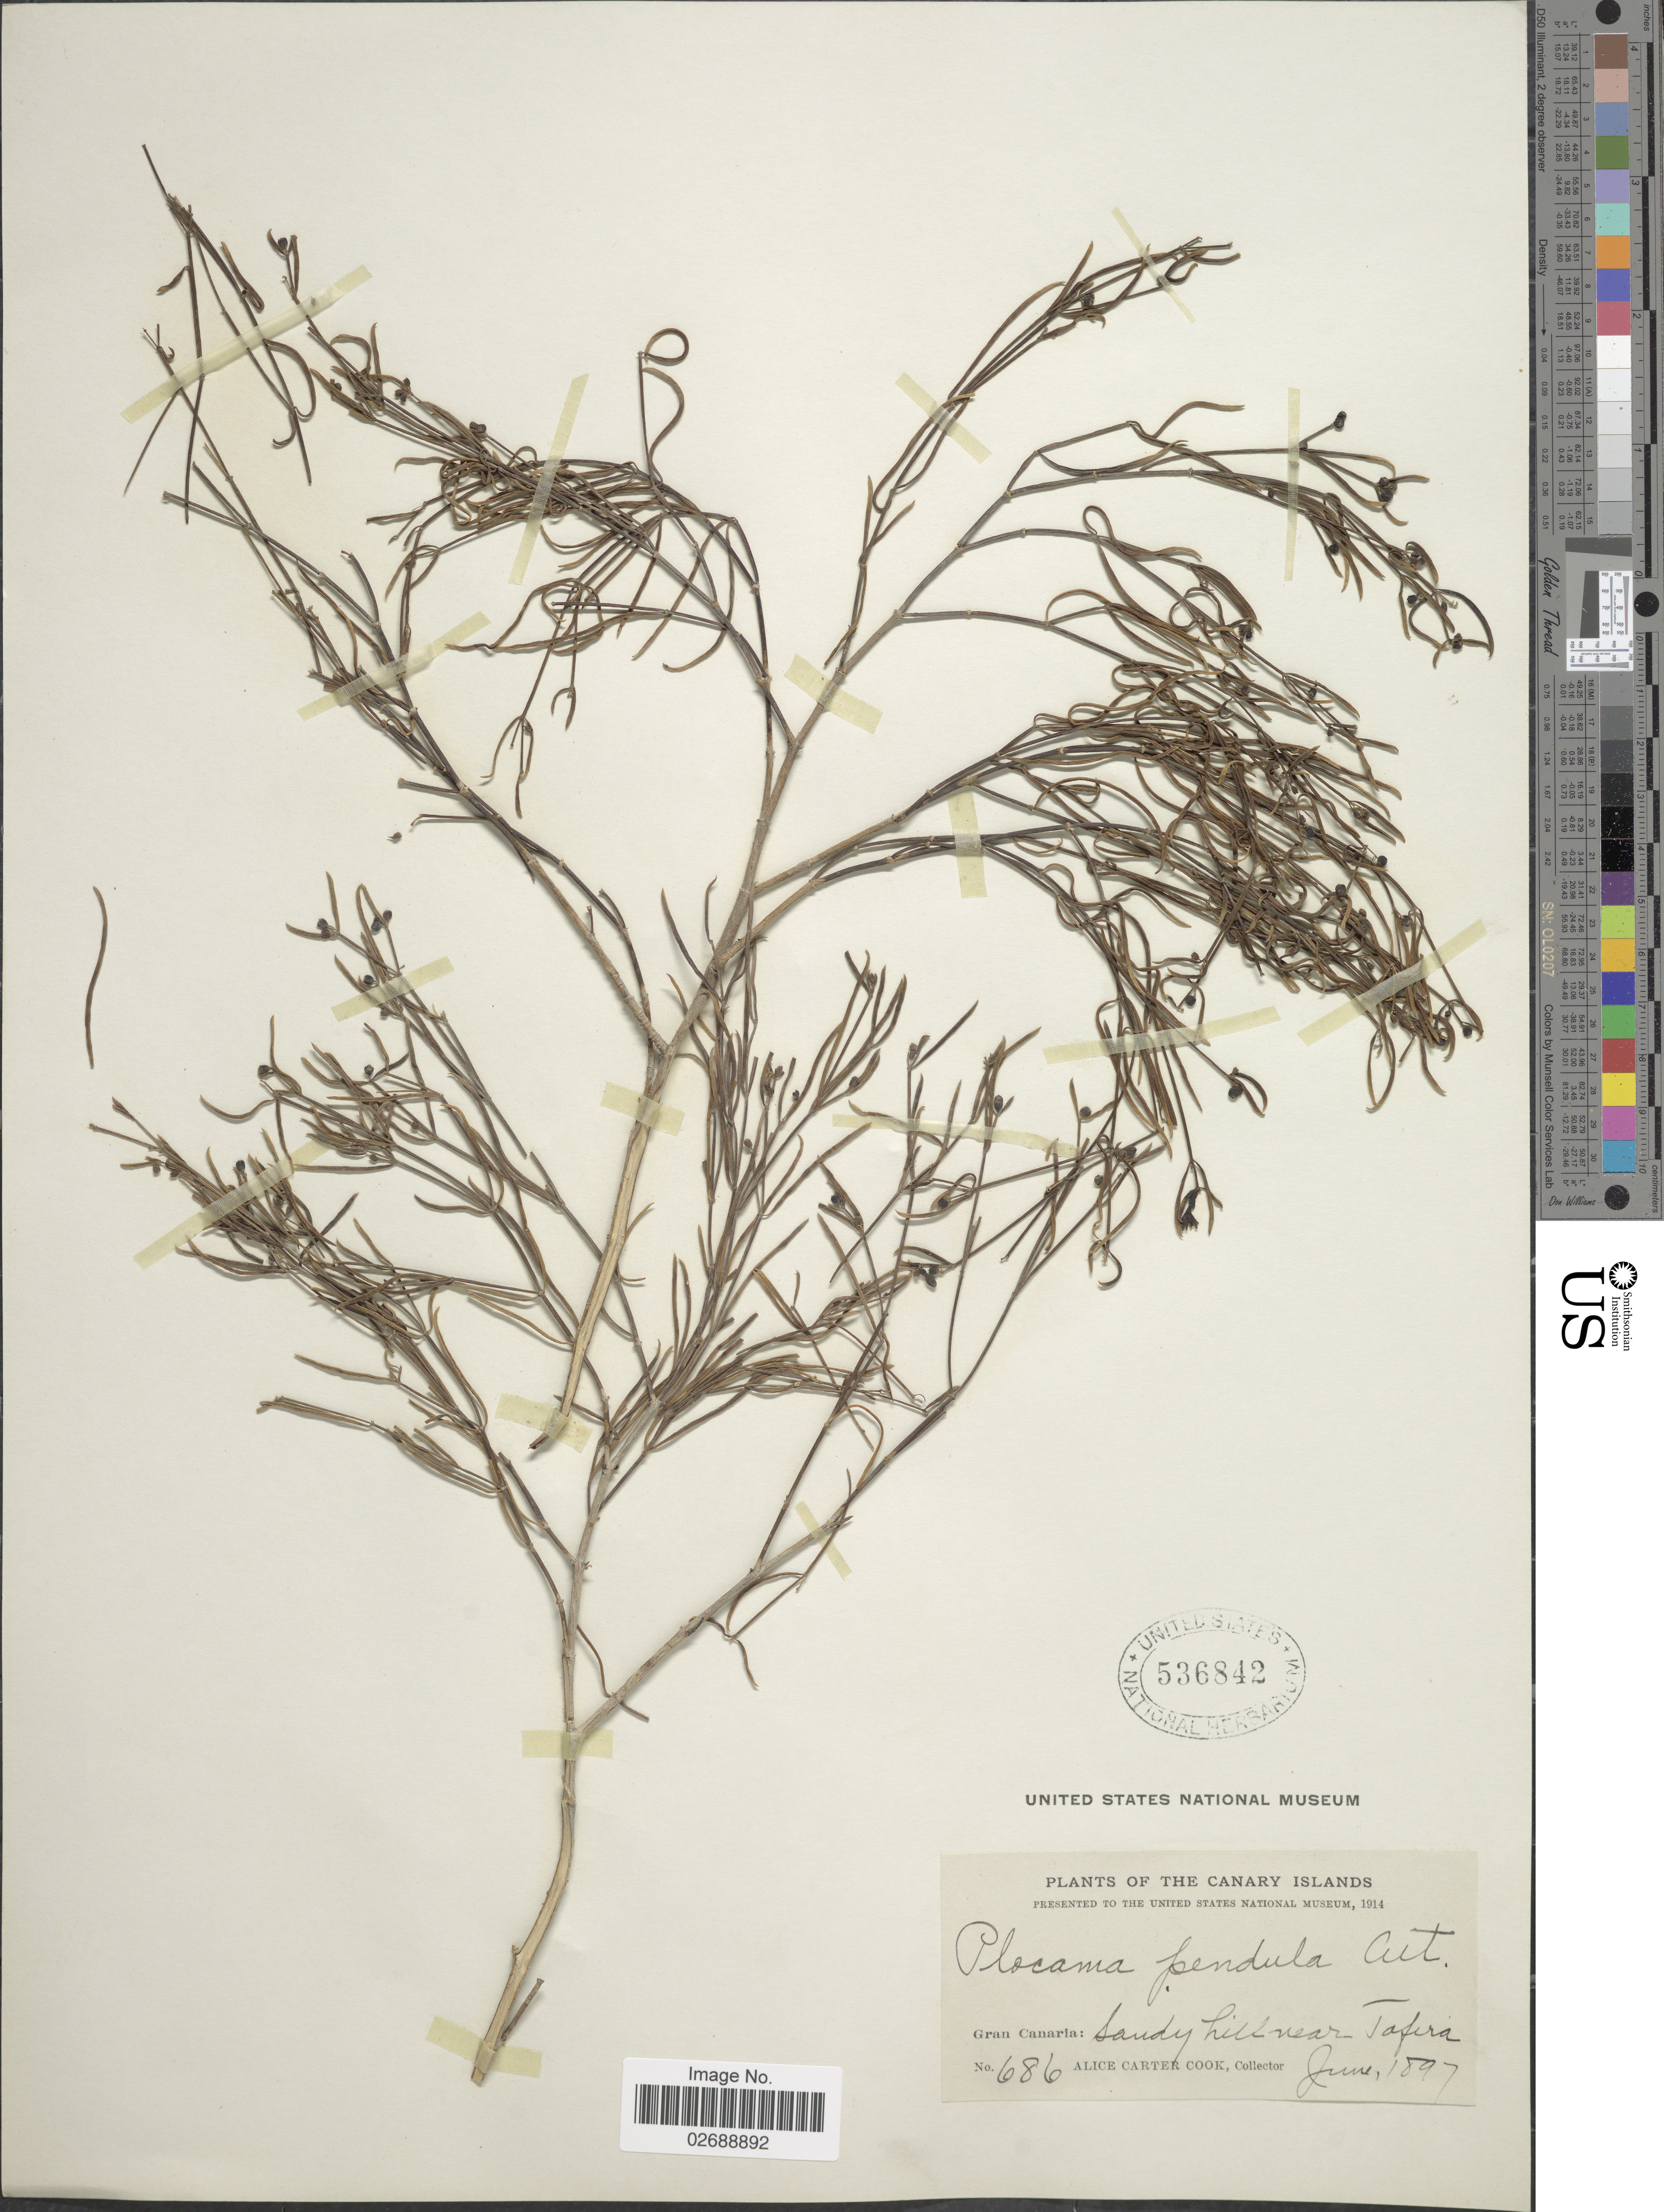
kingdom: Plantae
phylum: Tracheophyta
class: Magnoliopsida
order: Gentianales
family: Rubiaceae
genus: Plocama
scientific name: Plocama pendula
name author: Aiton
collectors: Alice C. Cook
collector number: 686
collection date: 1897-01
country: Spain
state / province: Canarias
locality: The Canary Islands. Gran Canaria: sandy hill near Tafira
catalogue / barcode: US 536842